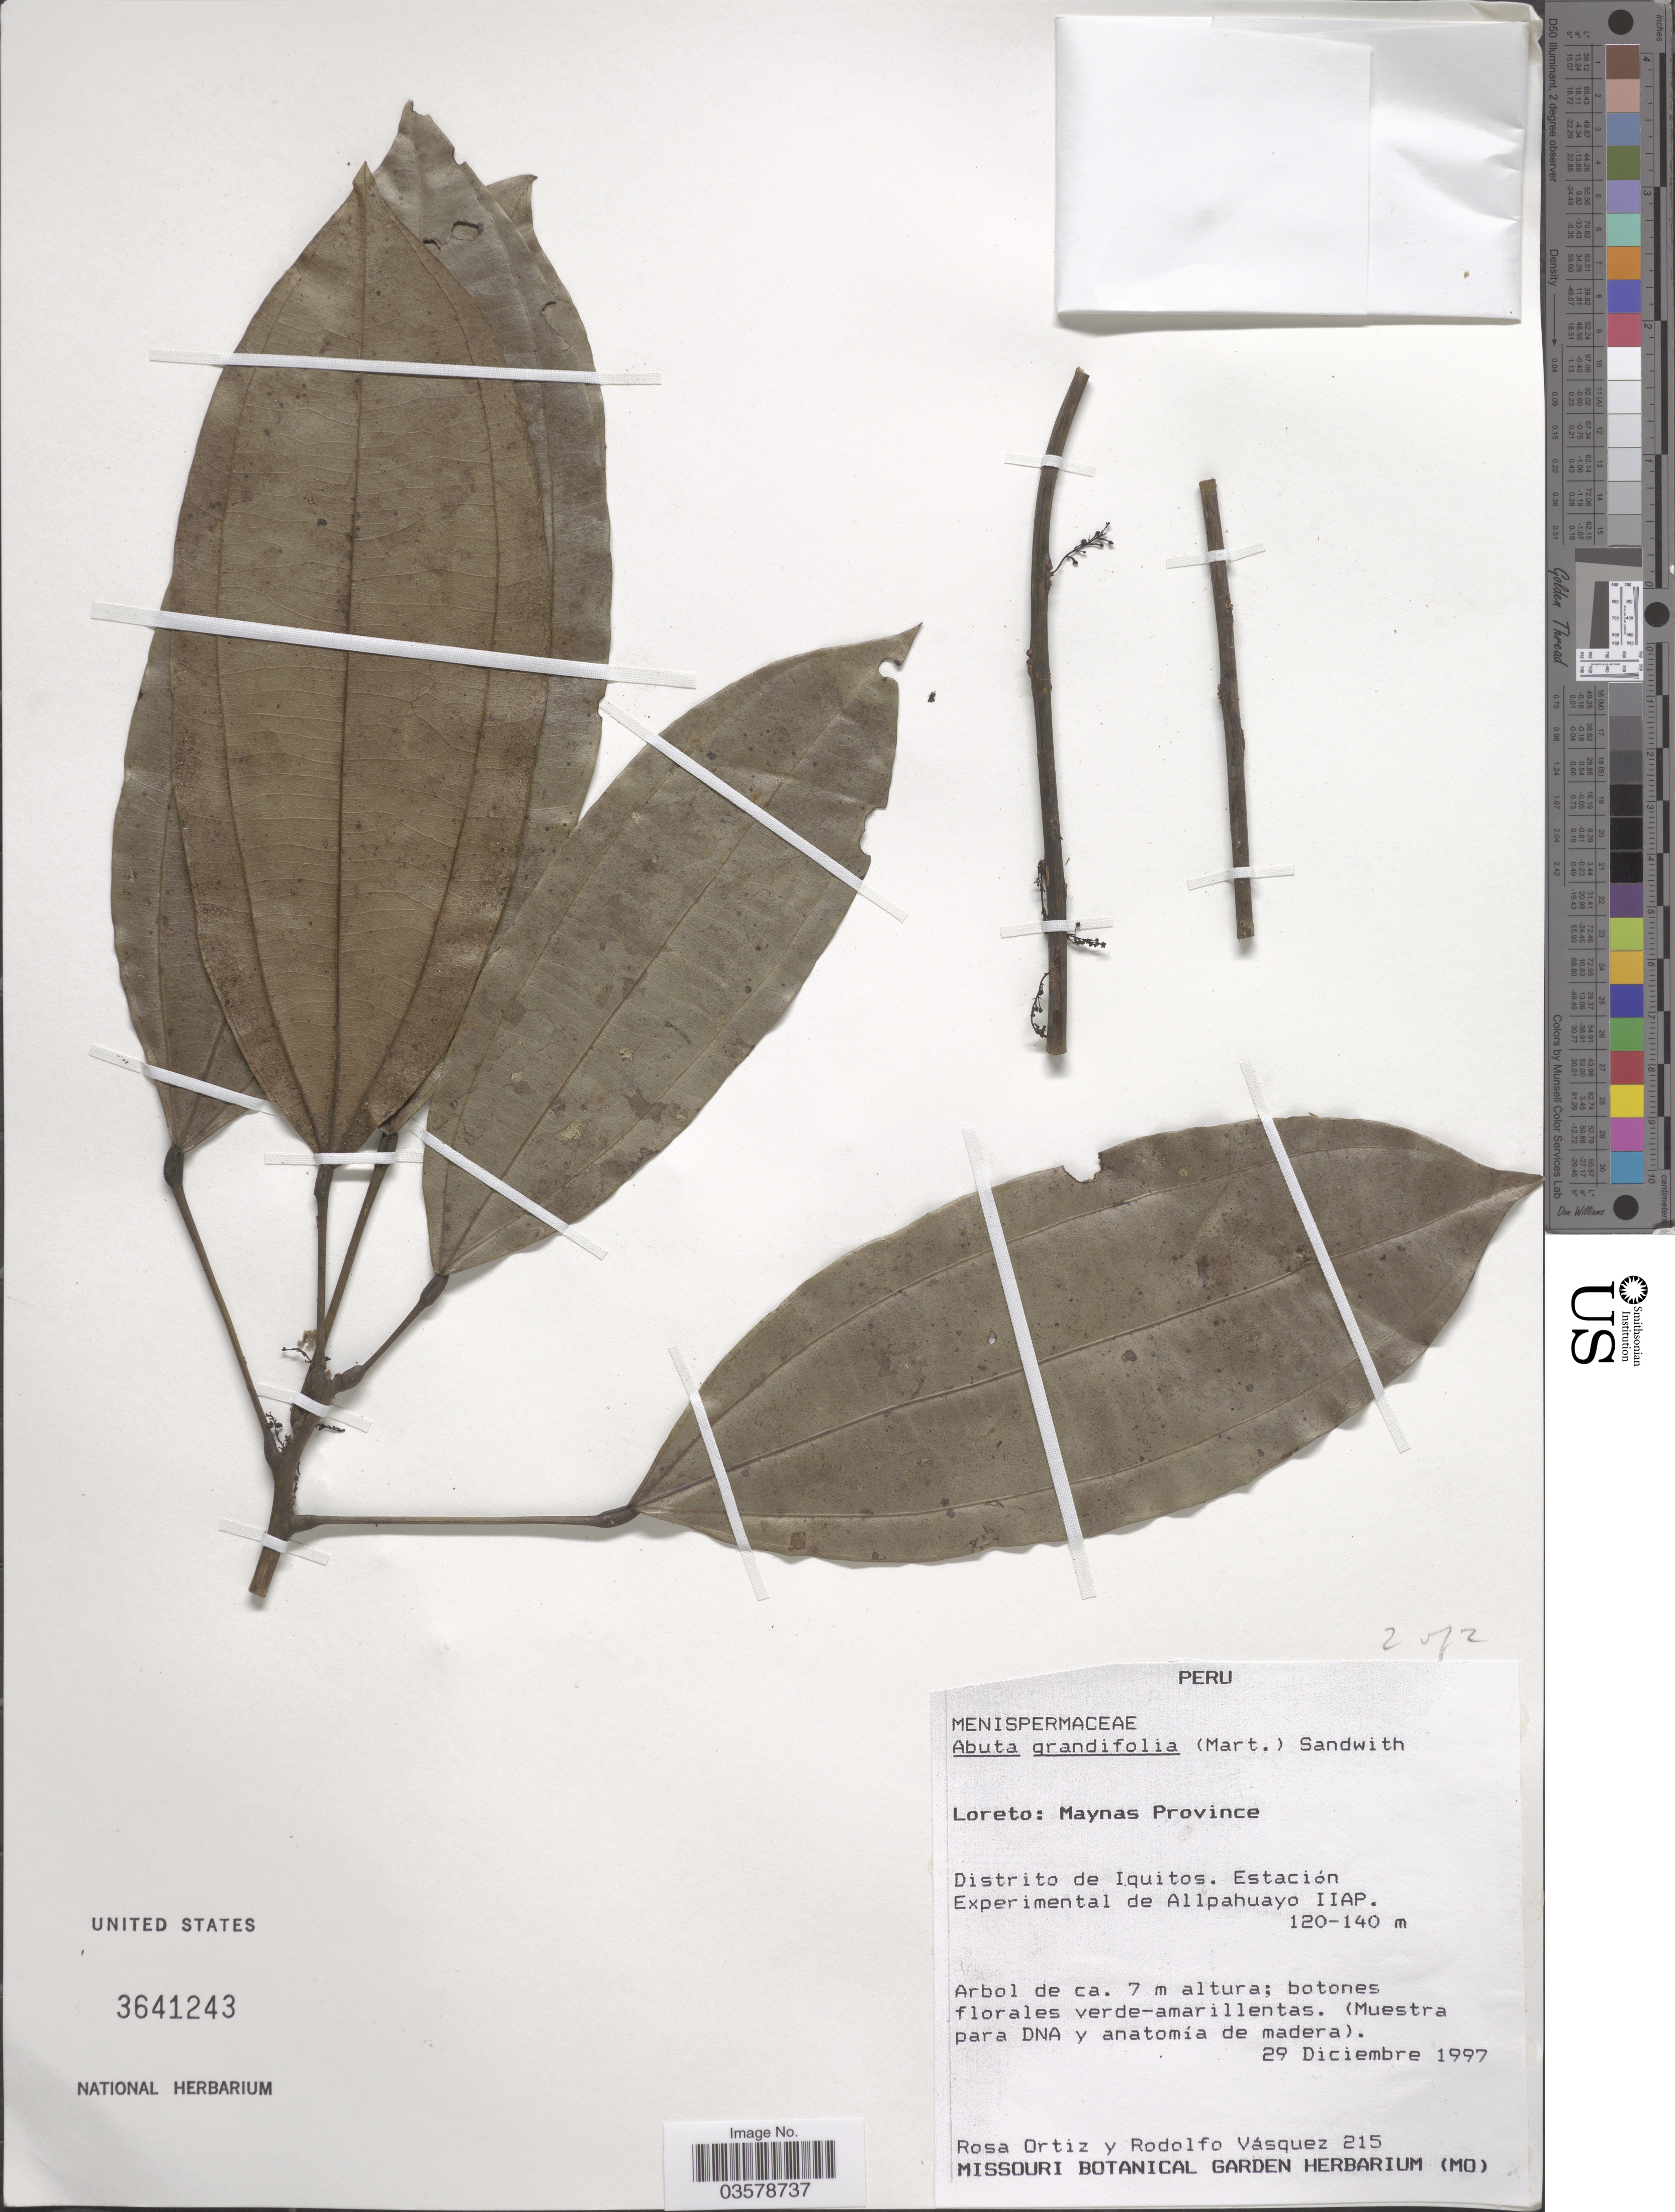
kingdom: Plantae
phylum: Tracheophyta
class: Magnoliopsida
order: Ranunculales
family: Menispermaceae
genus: Abuta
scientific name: Abuta grandifolia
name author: (Mart.) Sandwith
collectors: R. Ortiz & R. Vásquez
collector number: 215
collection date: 1997-12-29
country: Peru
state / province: Loreto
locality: Maynas Province. Distrito de Iquitos. Estación Experimental de Allpahuayo IIAP.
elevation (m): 120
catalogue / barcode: US 3641243